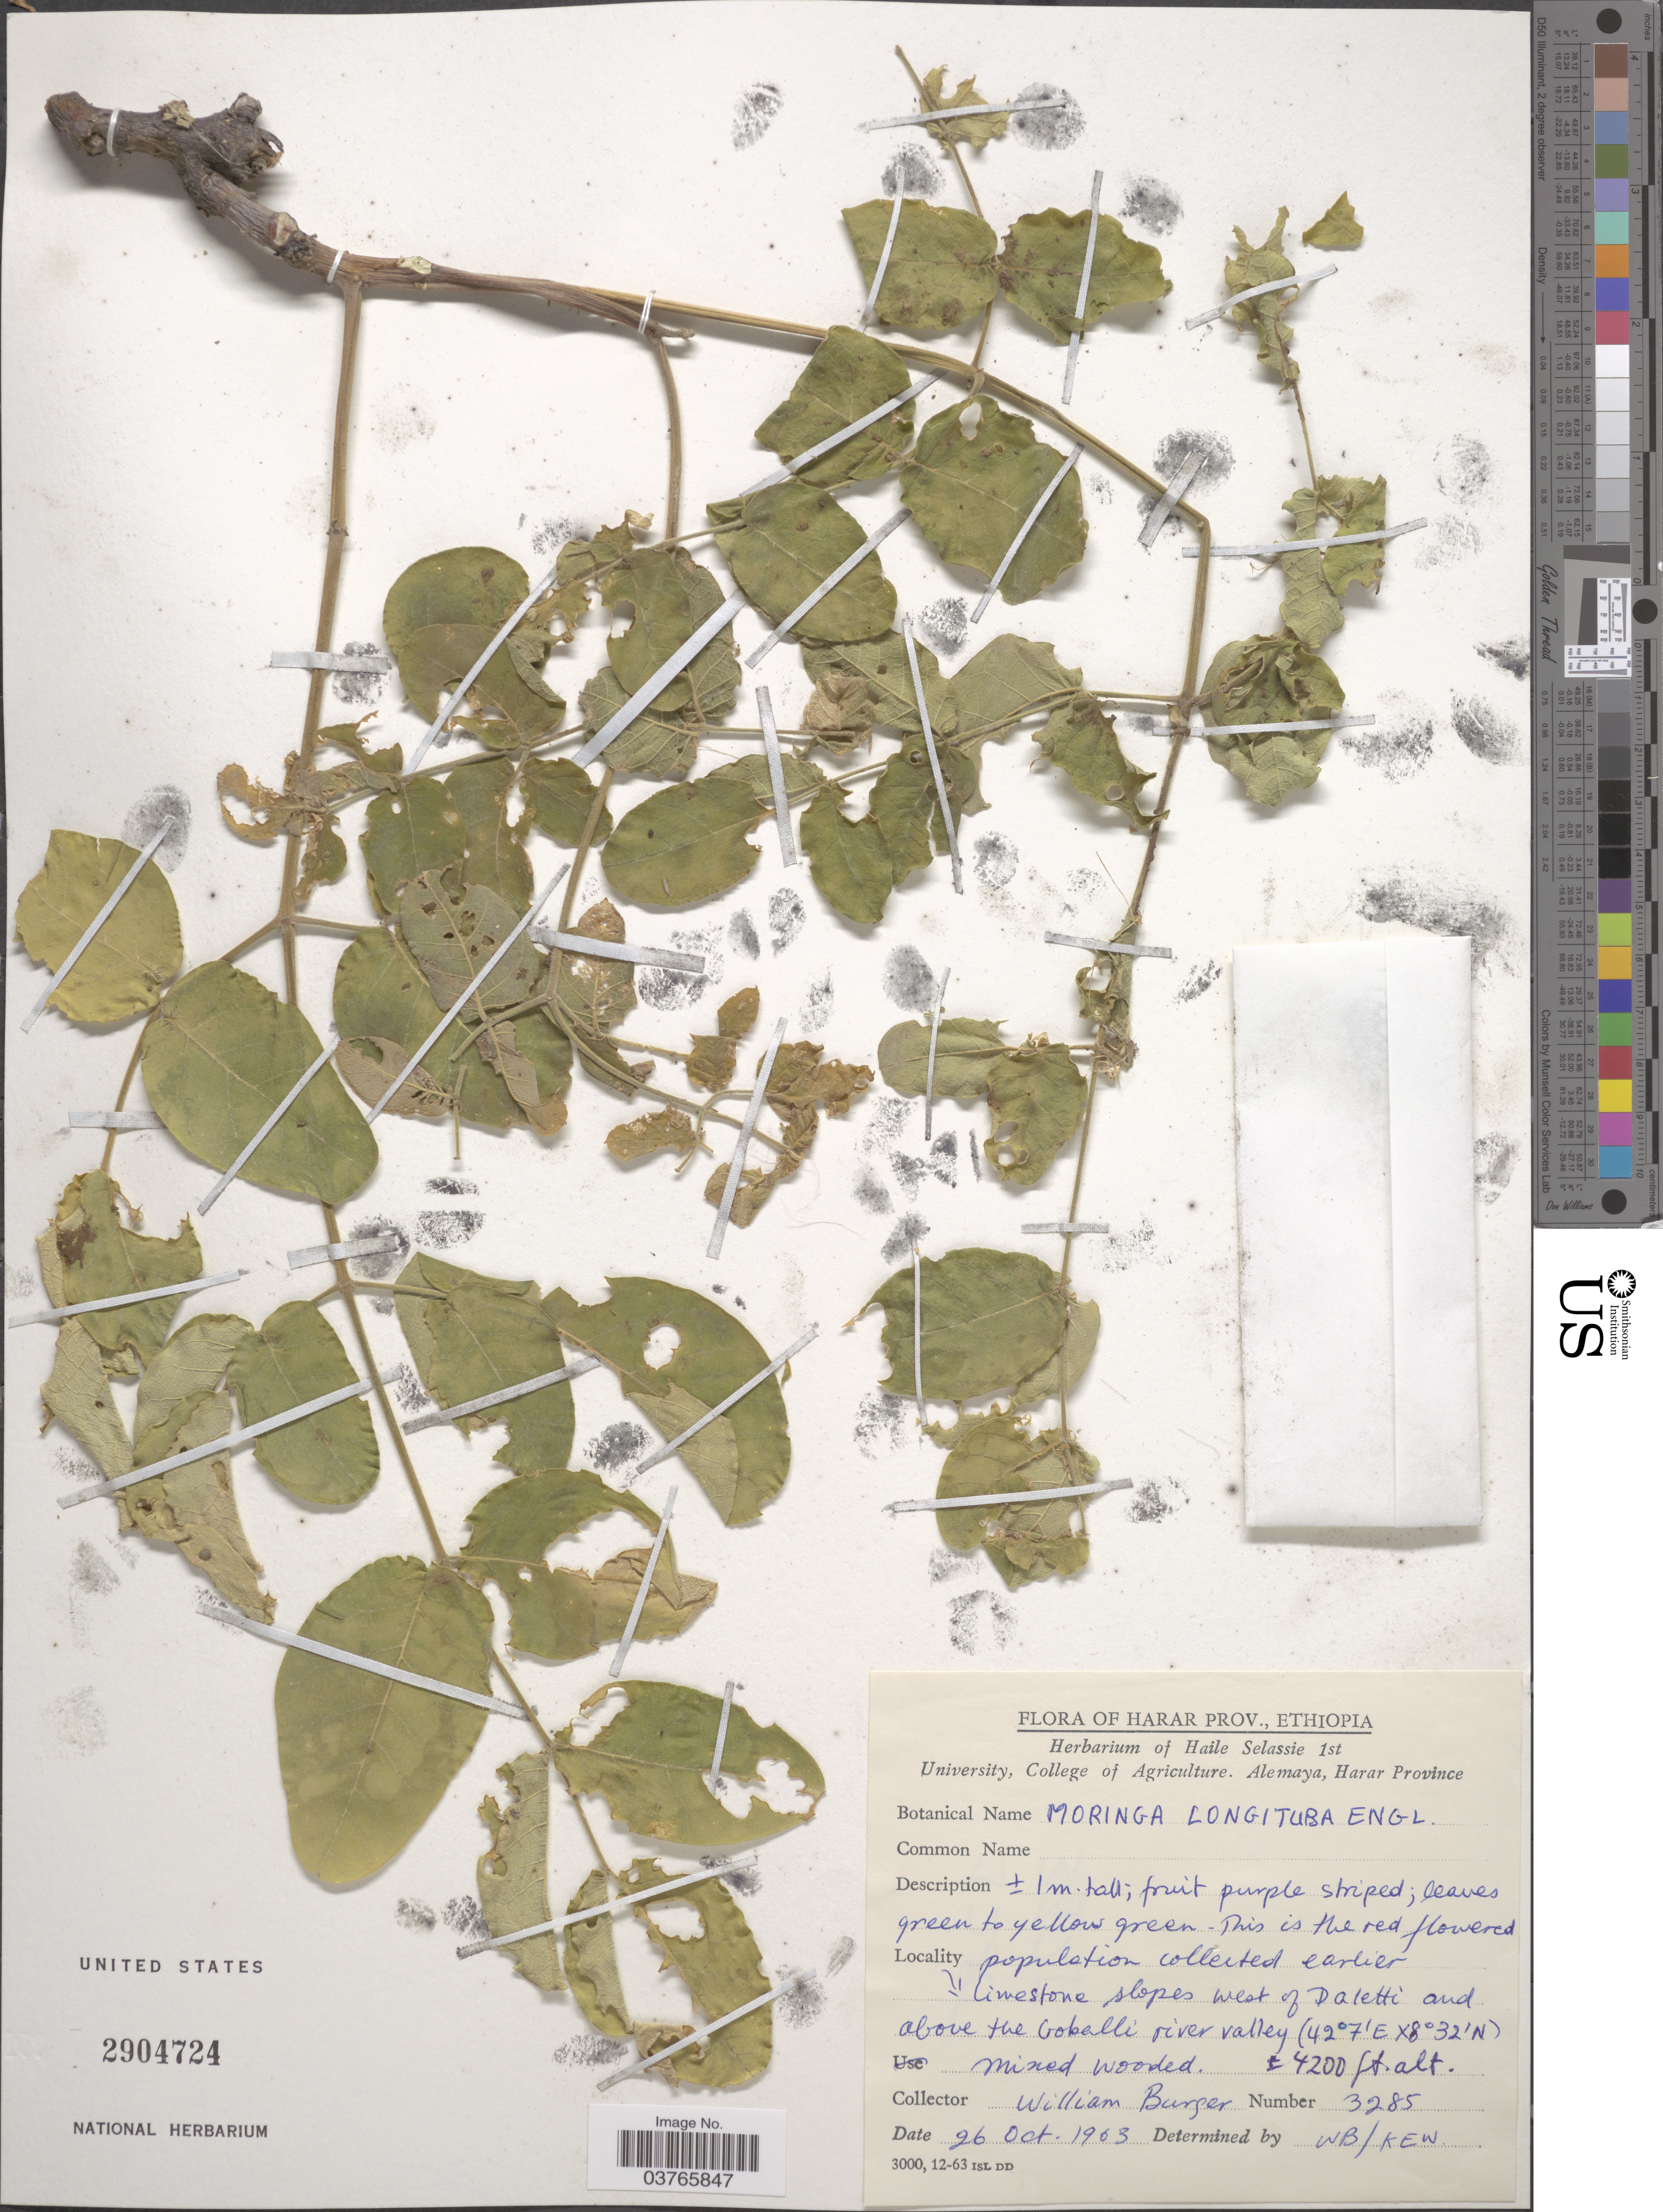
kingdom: Plantae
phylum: Tracheophyta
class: Magnoliopsida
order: Brassicales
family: Moringaceae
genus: Moringa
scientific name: Moringa longituba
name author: Engl.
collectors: W. Burger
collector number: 3285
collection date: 1963-10-26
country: Ethiopia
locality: Harar Prov. Limestone slopes west of Daletti and above the Goballi river valley.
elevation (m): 1280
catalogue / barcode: US 2904724